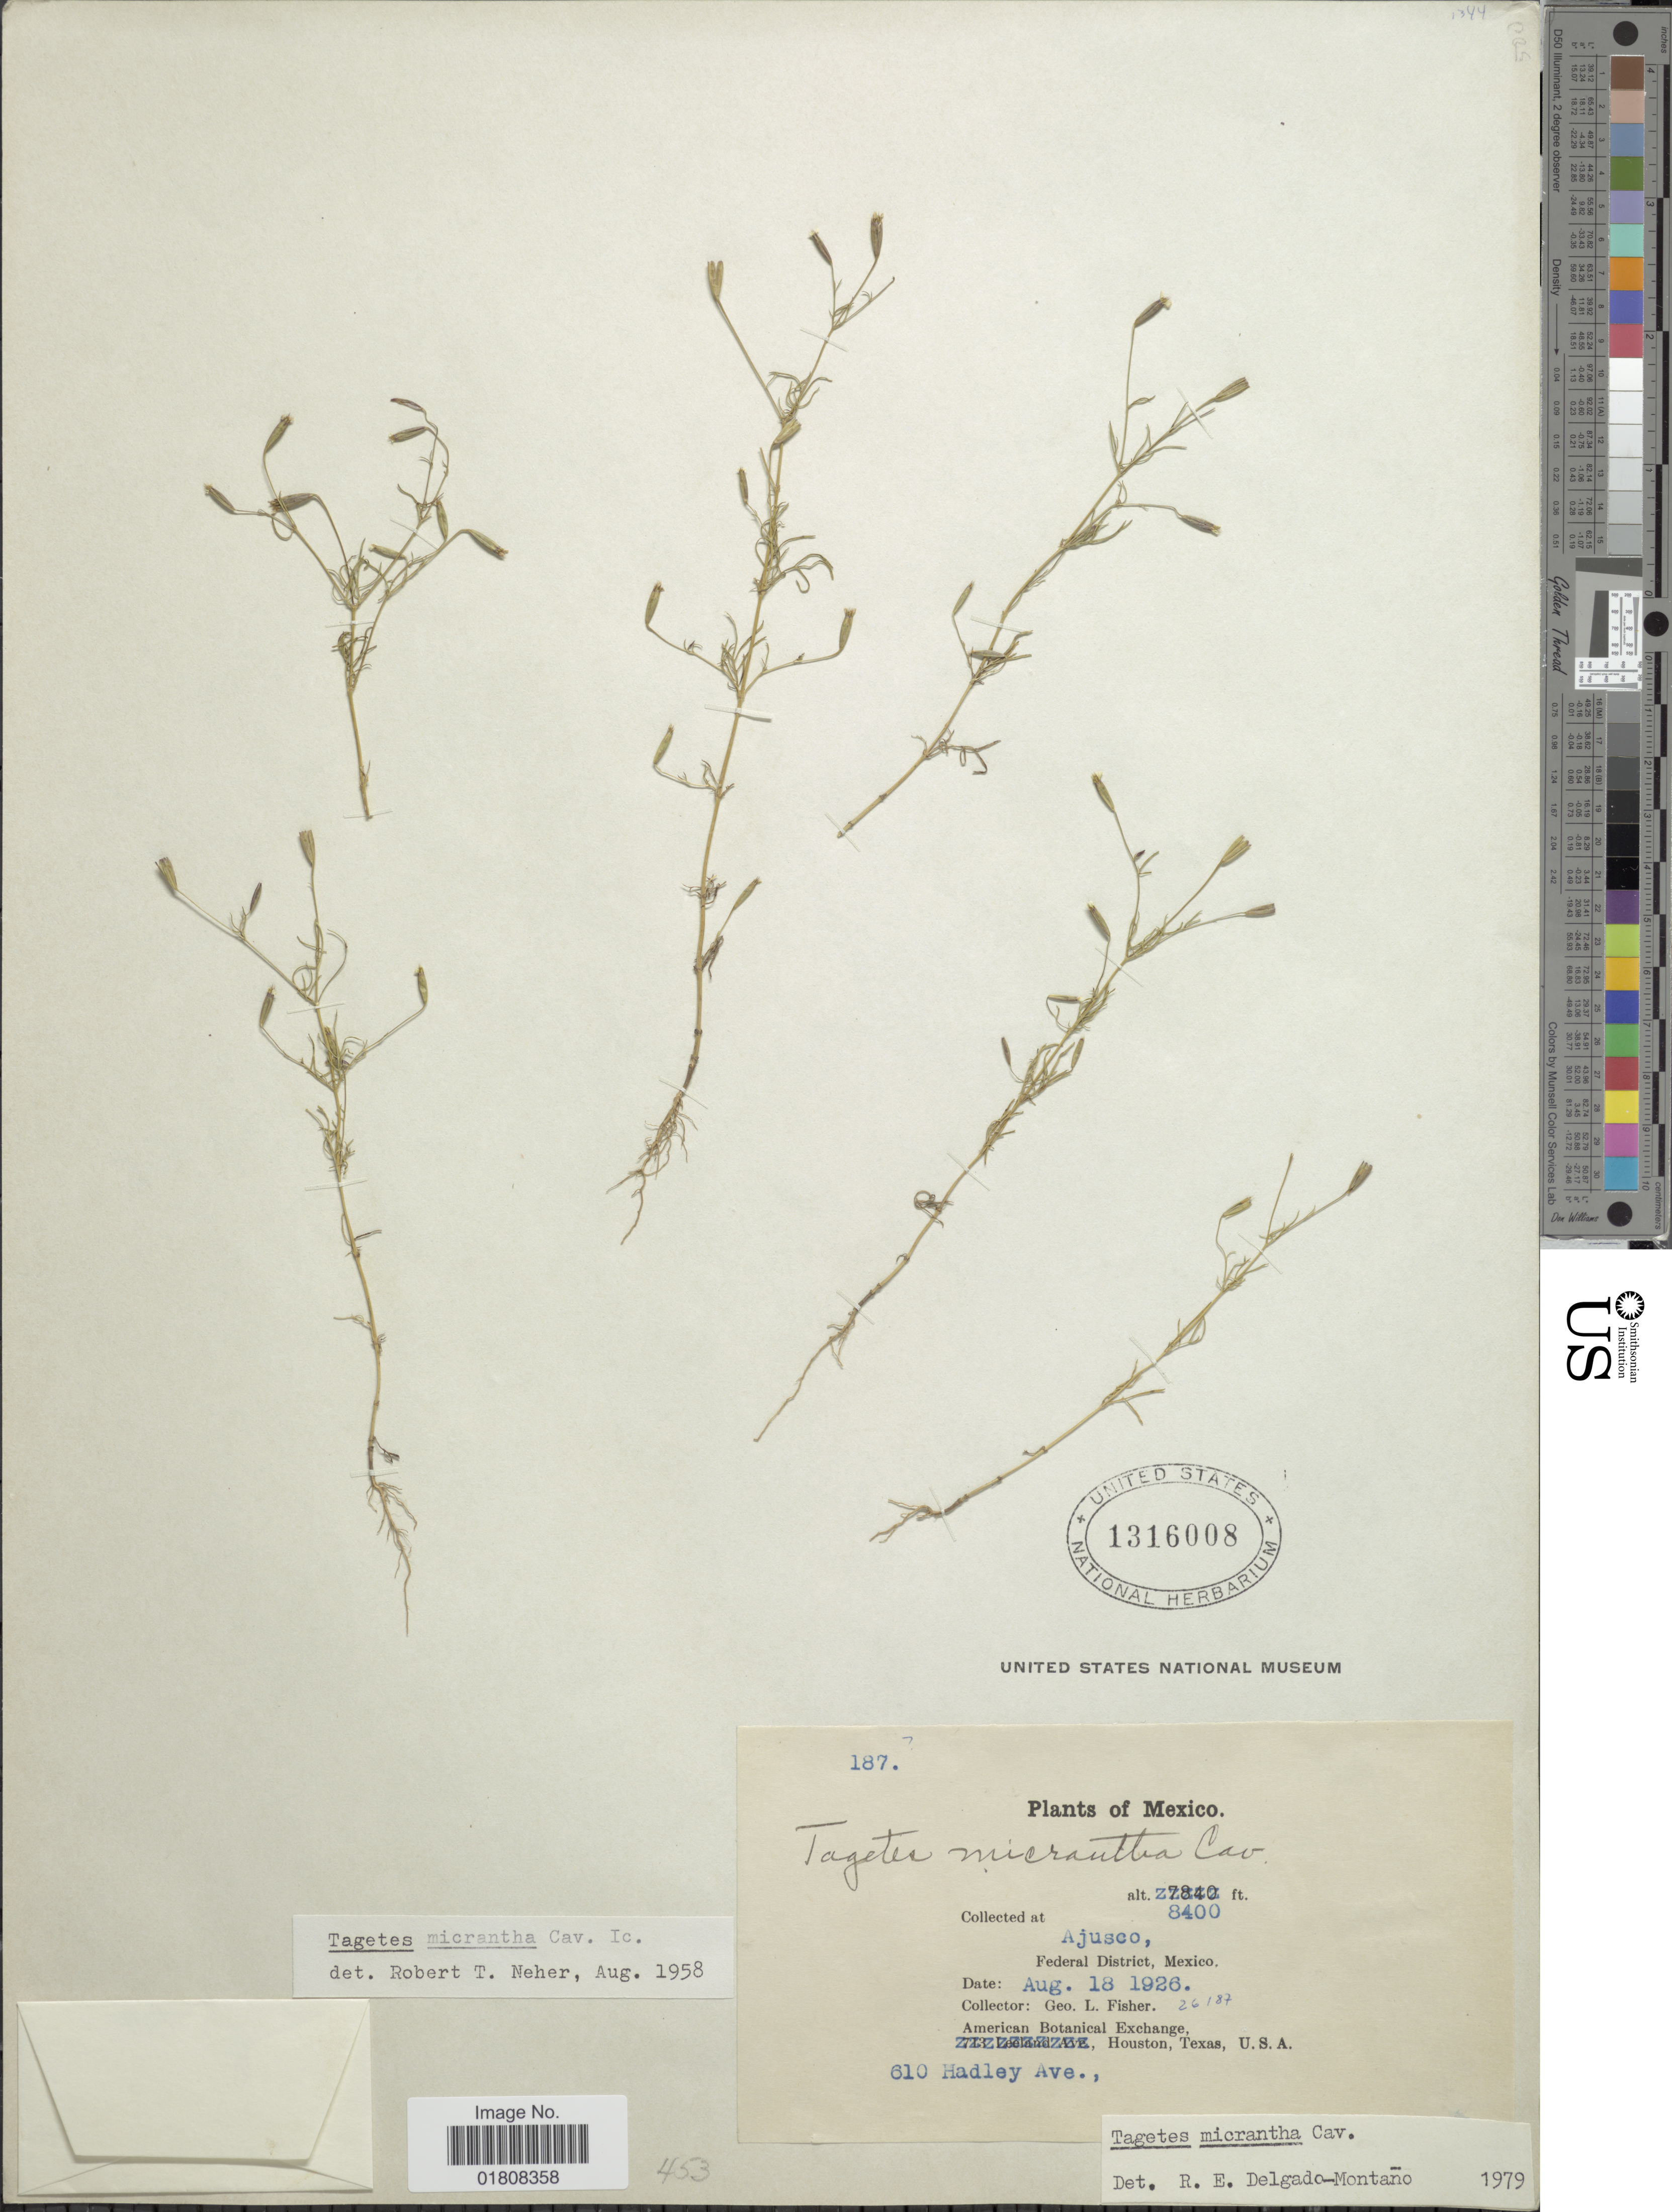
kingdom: Plantae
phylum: Tracheophyta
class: Magnoliopsida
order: Asterales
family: Asteraceae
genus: Tagetes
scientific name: Tagetes micrantha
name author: Cav.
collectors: G. L. Fisher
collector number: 187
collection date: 1926-08-18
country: Mexico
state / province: Distrito Federal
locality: Ajusco, Federal District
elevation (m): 2560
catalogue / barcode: US 1316008